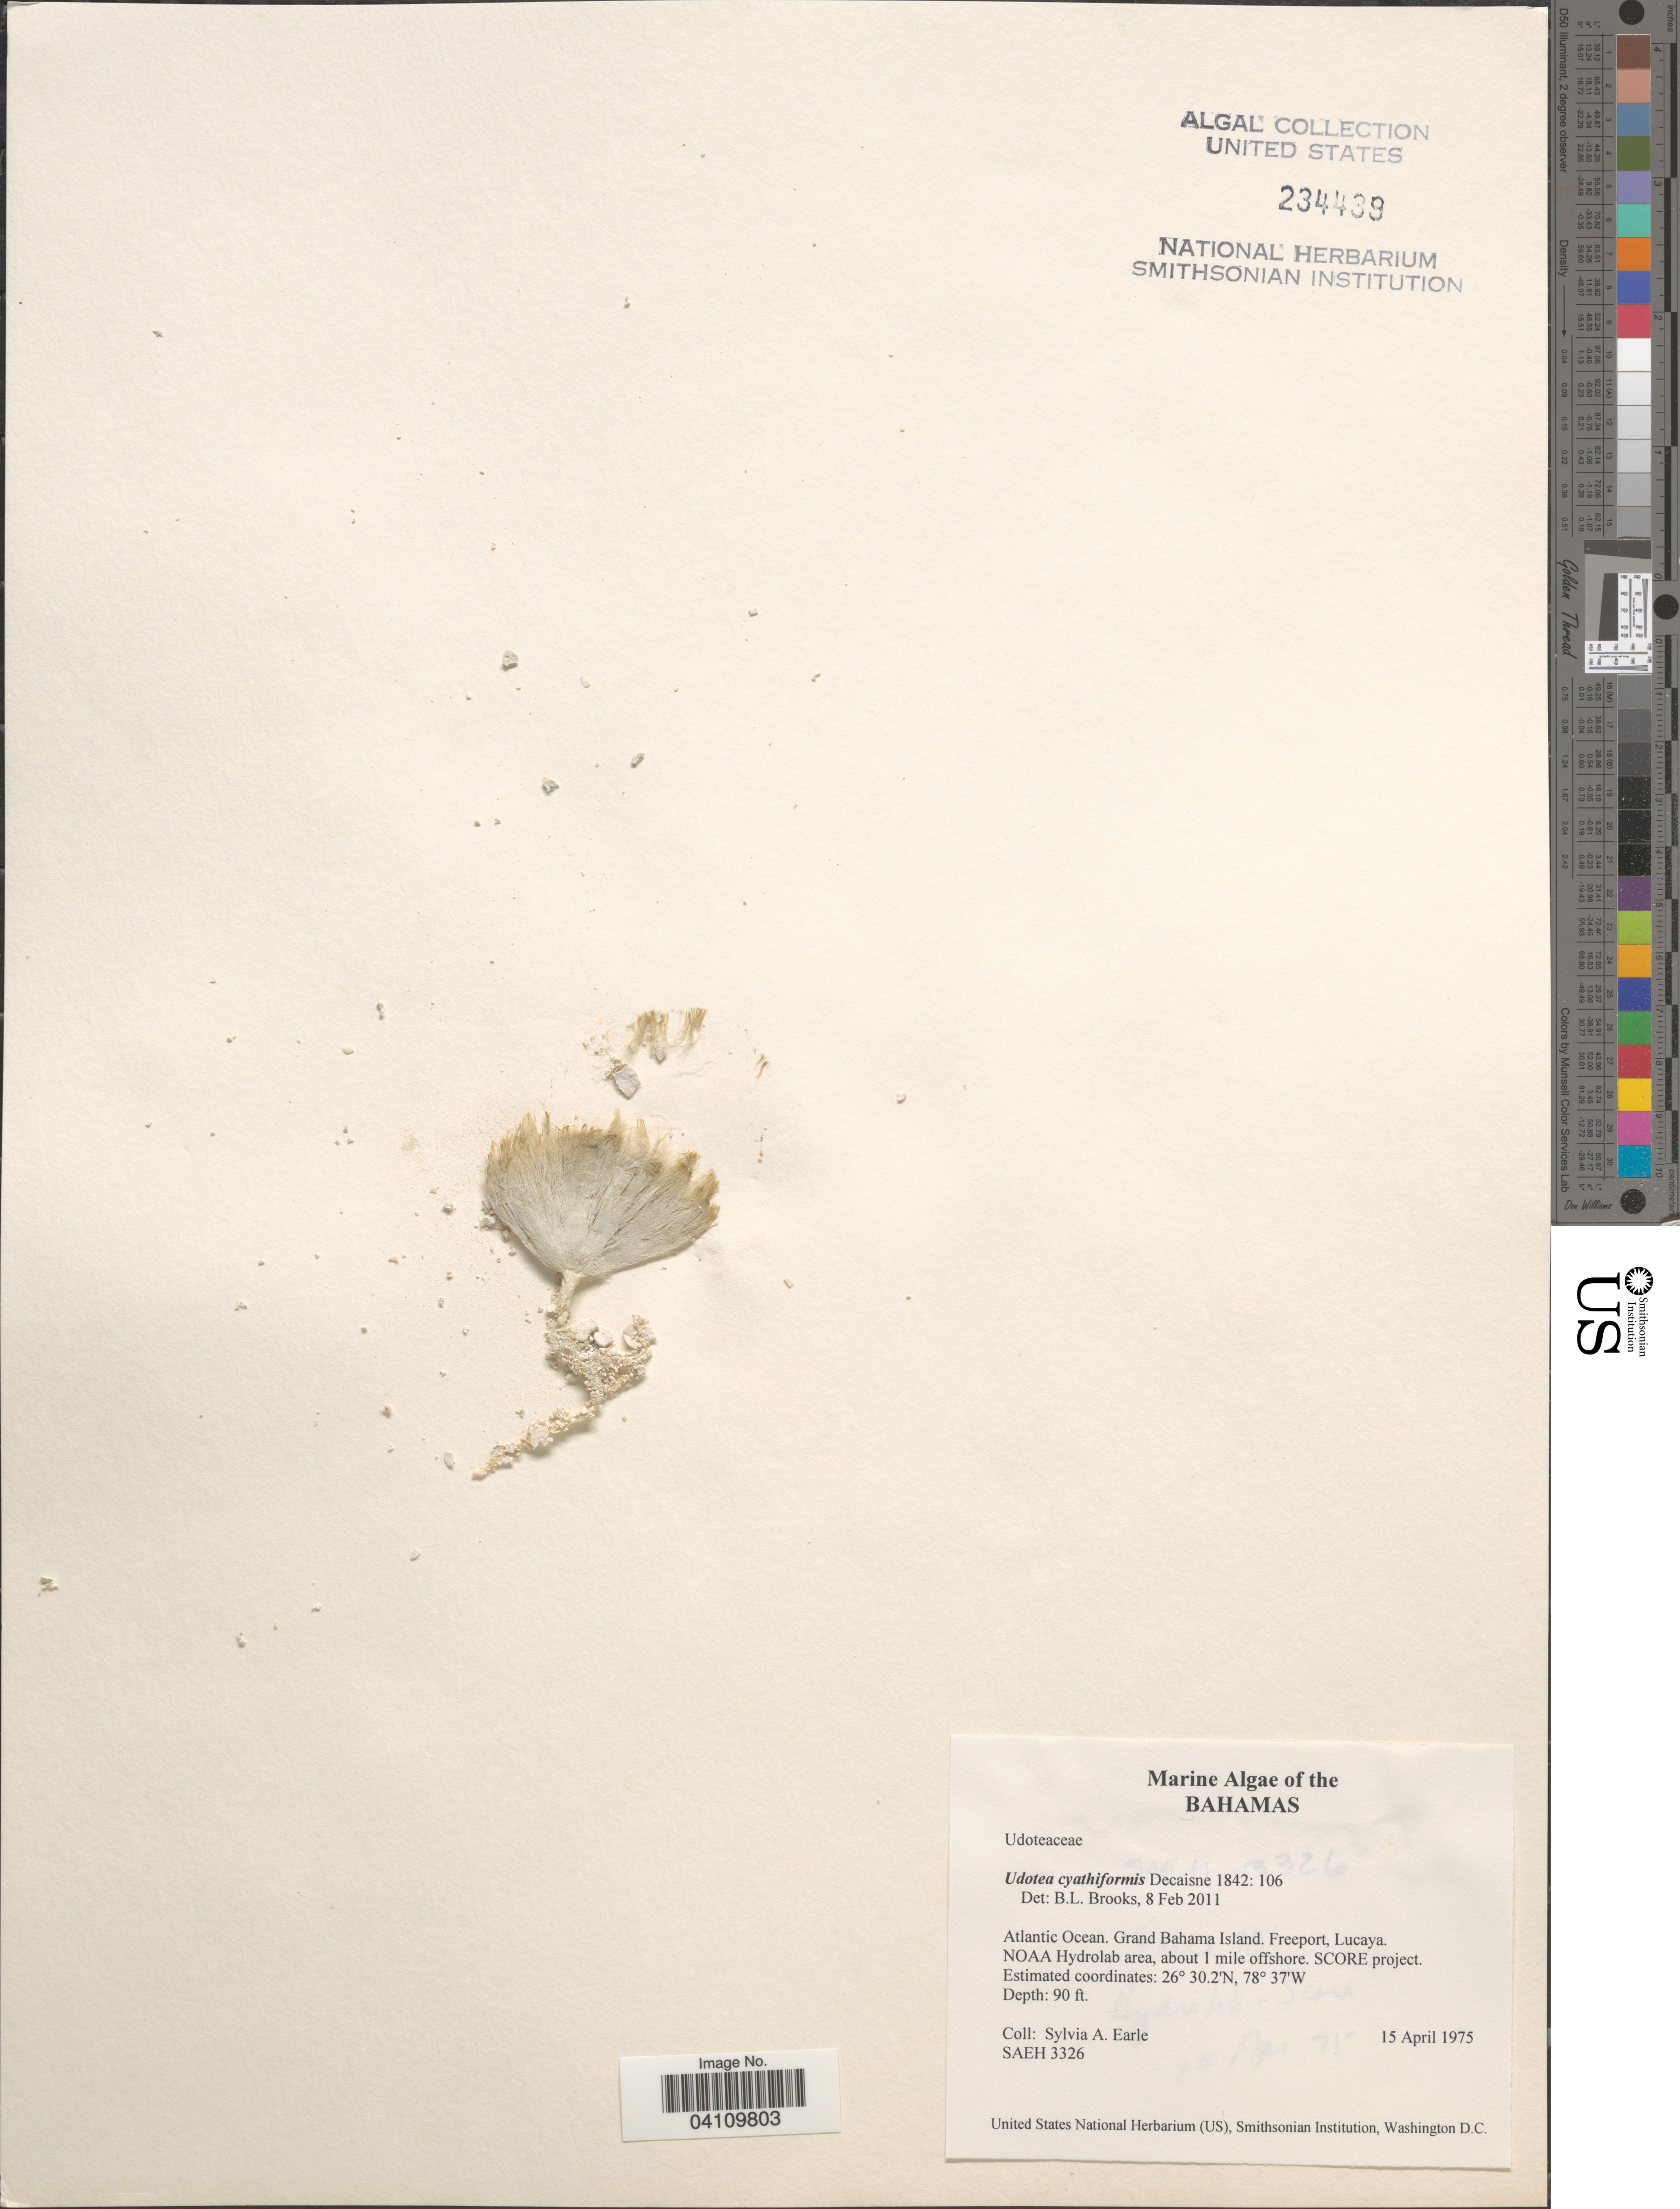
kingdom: Plantae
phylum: Chlorophyta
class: Ulvophyceae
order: Bryopsidales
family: Udoteaceae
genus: Udotea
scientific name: Udotea cyathiformis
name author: Decne.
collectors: S. A. Earle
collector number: SAEH 3326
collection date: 1975-04-15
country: Bahamas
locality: Atlantic Ocean. Grand Bahama Island. Freeport, Lucaya. NOAA Hydrolab area, about 1 mile offshore. SCORE project.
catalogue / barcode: US 234439